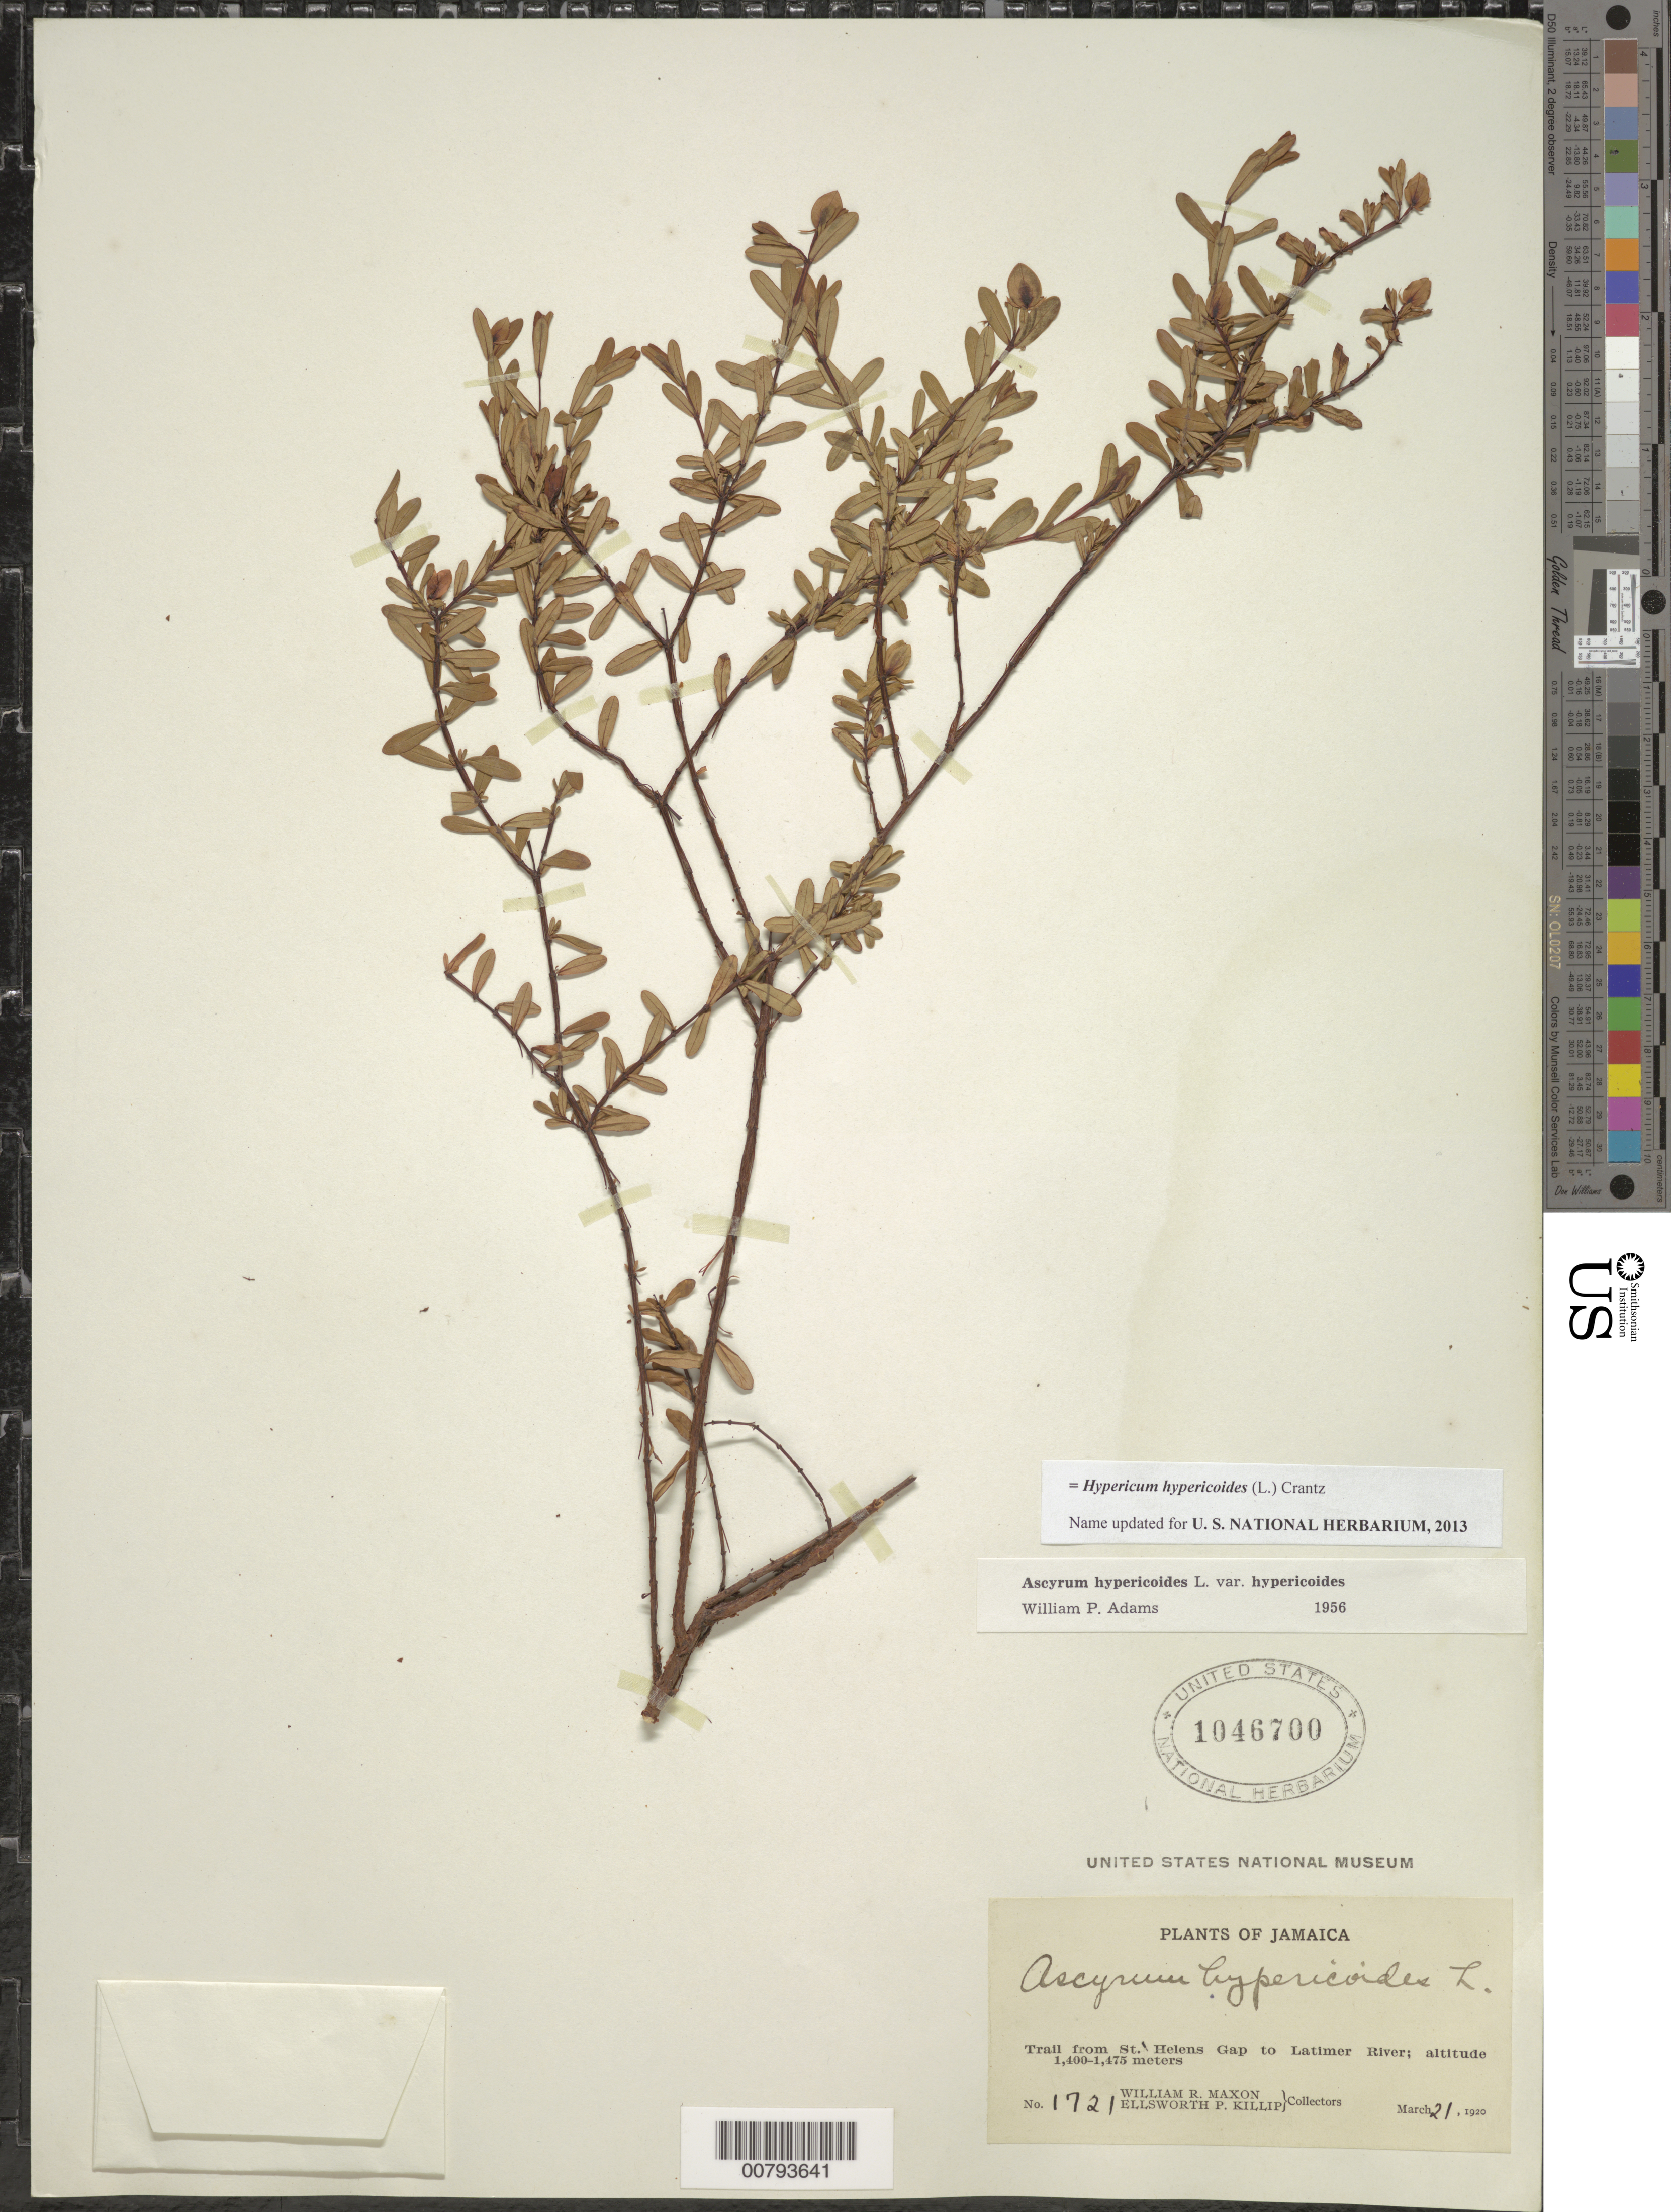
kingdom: Plantae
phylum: Tracheophyta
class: Magnoliopsida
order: Malpighiales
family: Hypericaceae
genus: Hypericum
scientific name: Hypericum hypericoides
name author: (L.) Crantz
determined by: Adams, W. P.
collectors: W. R. Maxon & E. P. Killip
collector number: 1721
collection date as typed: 21 Mar 1920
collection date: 1920-03-21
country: Jamaica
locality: Trail from St. Helens Gap to Latimer River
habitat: Along trail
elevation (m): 1400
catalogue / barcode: US 1046700